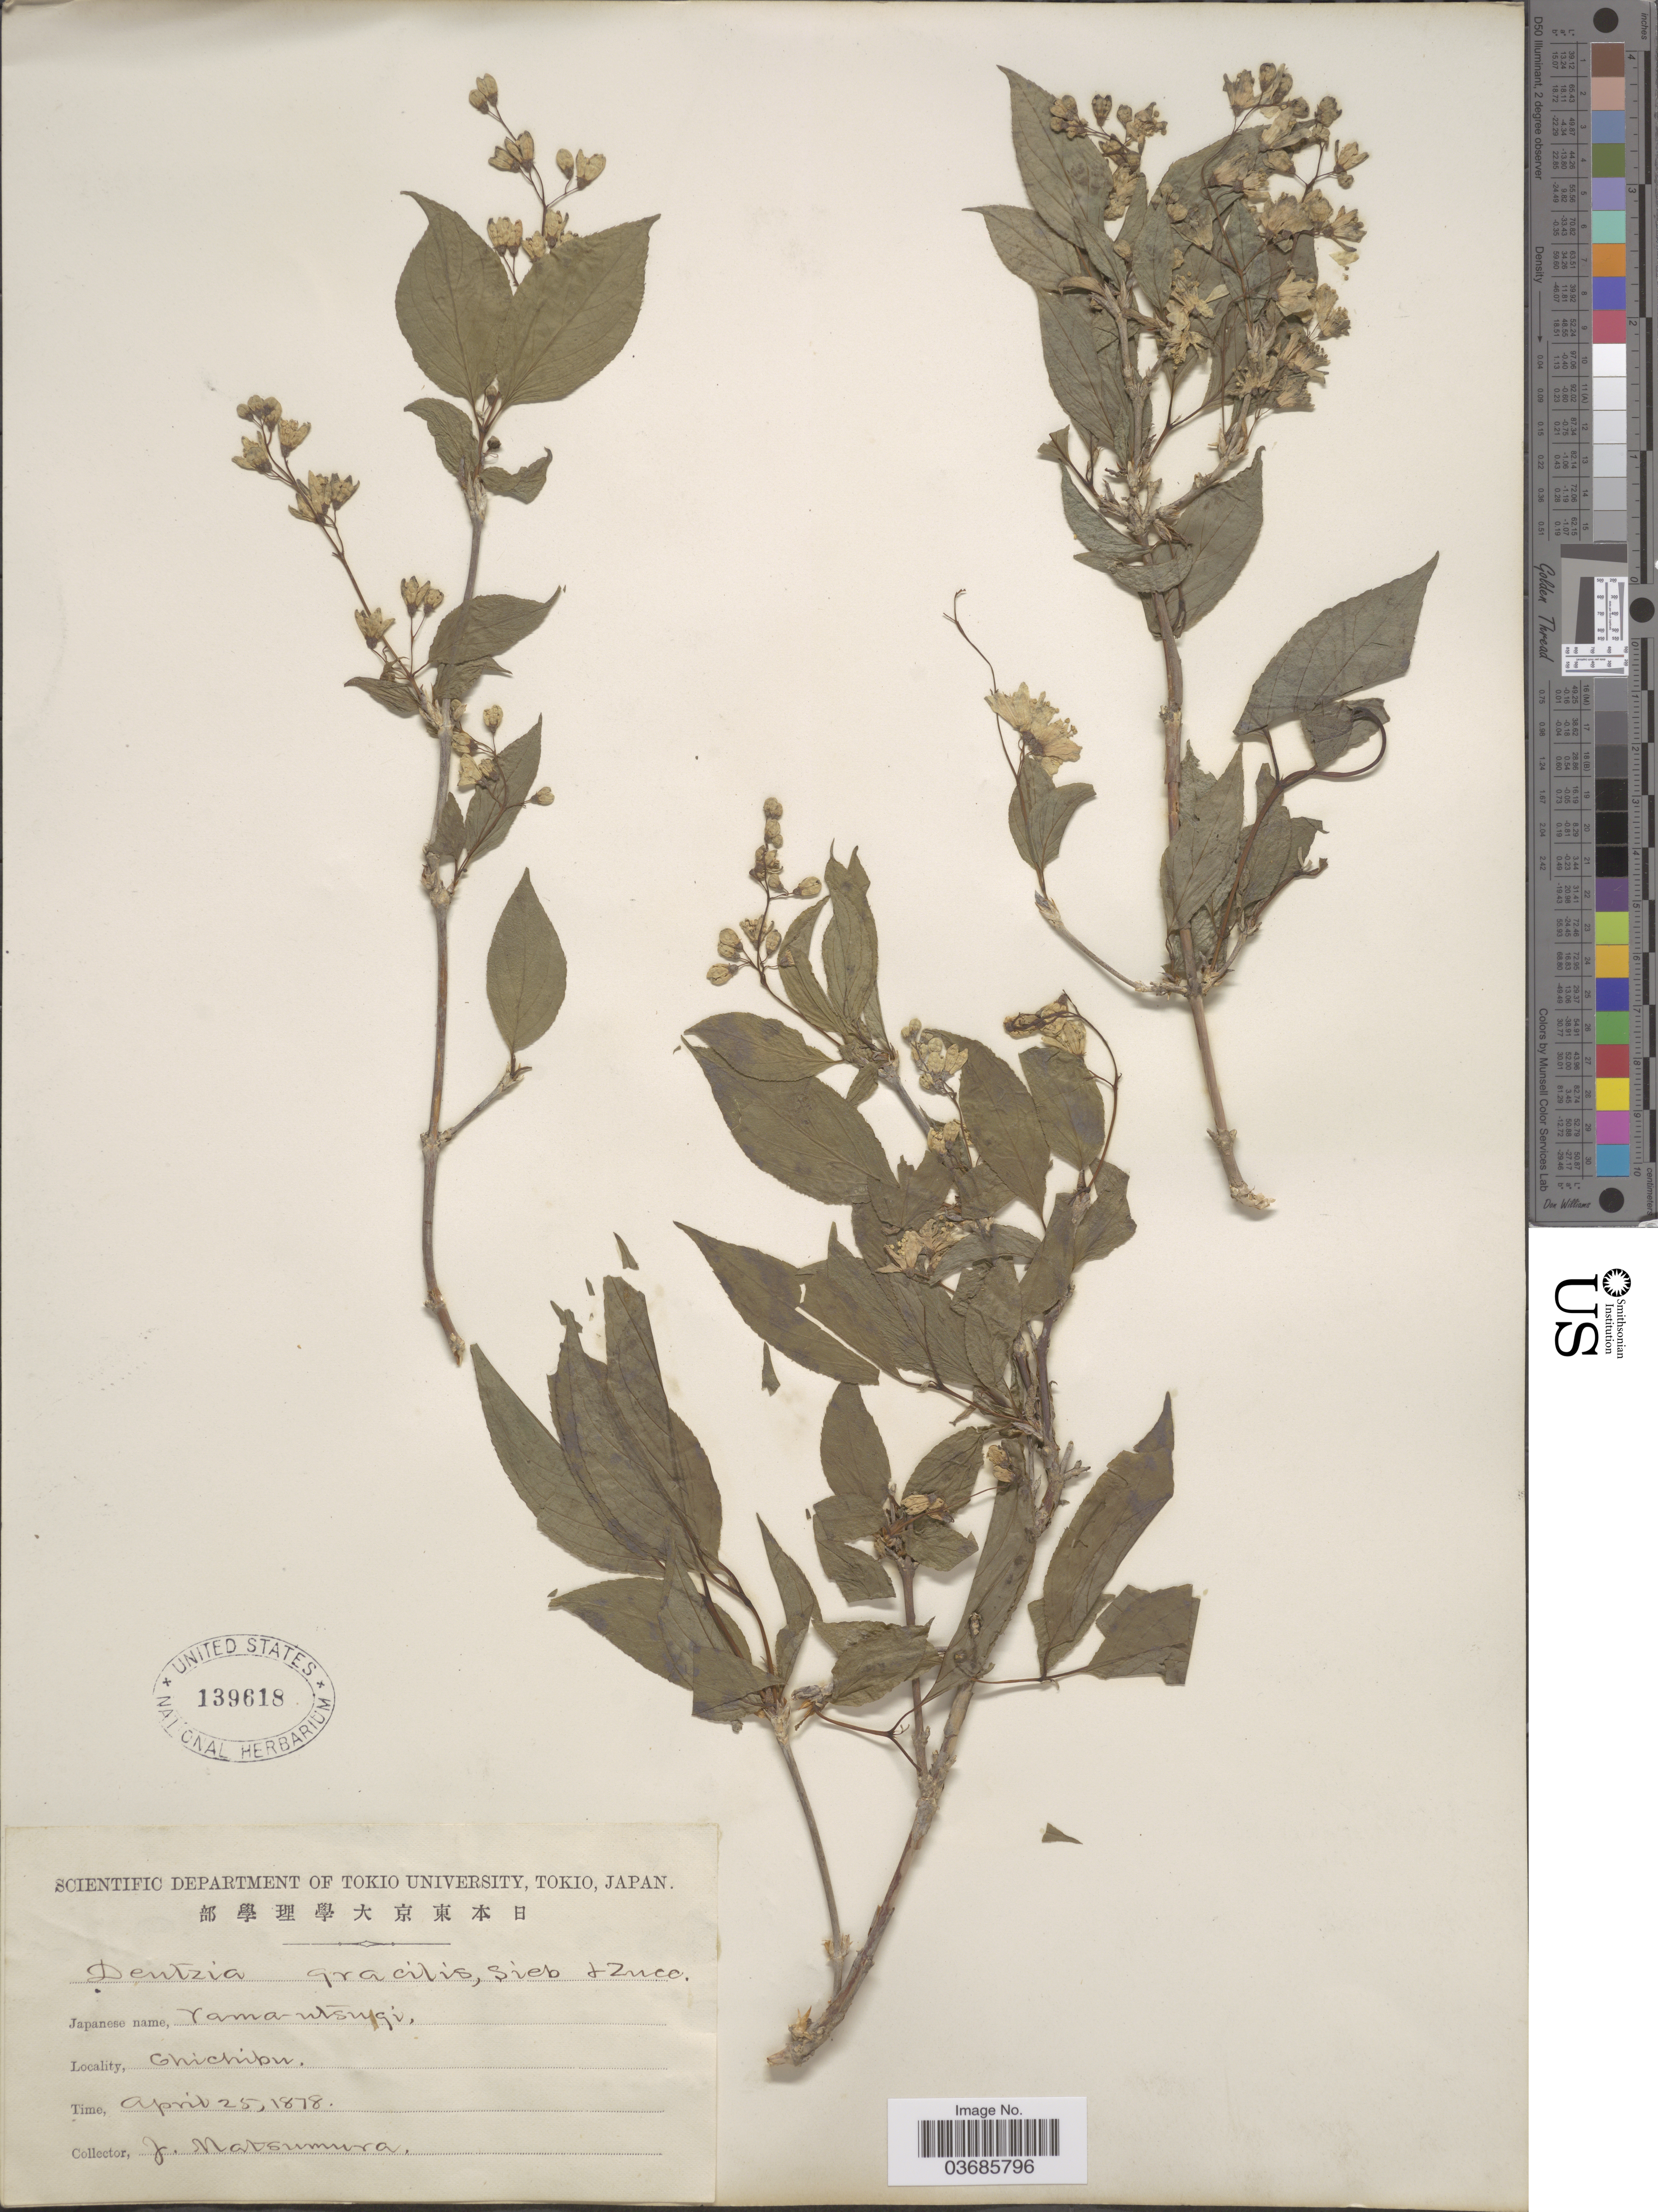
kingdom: Plantae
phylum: Tracheophyta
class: Magnoliopsida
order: Cornales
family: Hydrangeaceae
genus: Deutzia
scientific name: Deutzia gracilis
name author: Siebold & Zucc.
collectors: J. Matsumura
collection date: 1878-04-25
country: Japan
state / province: Tokyo, Federal City of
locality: Ghichibu.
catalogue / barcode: US 139618